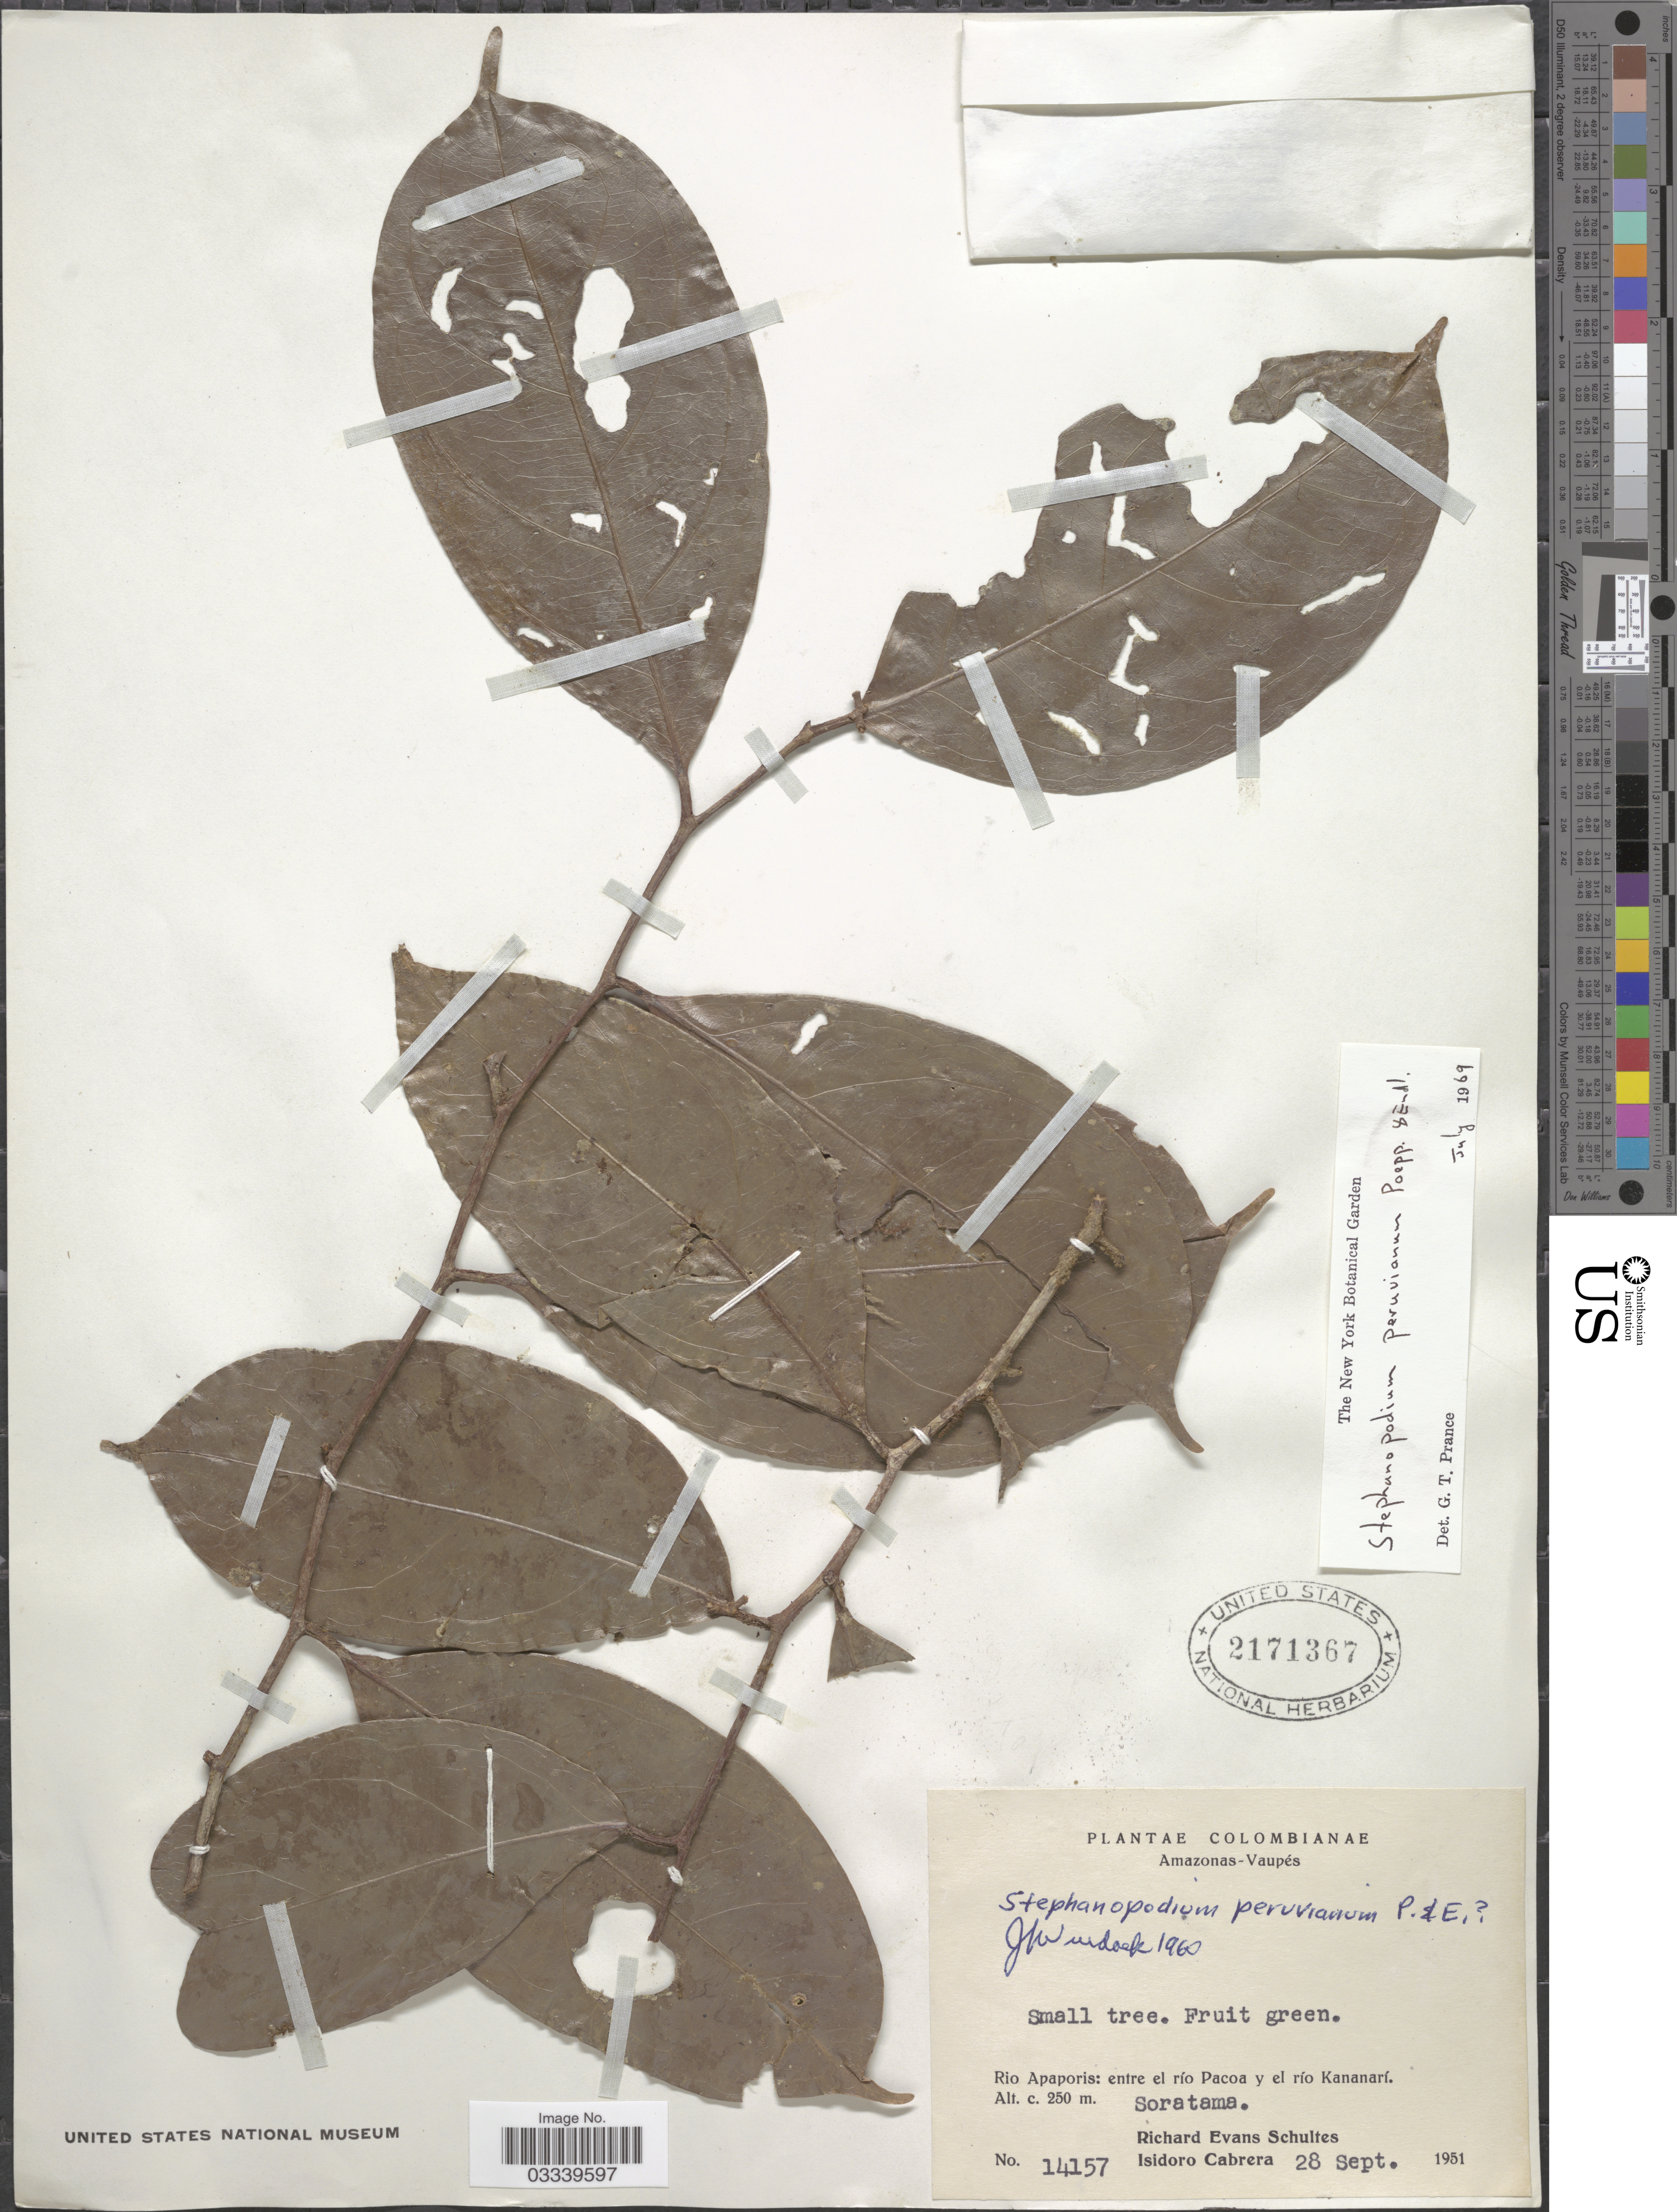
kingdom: Plantae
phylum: Tracheophyta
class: Magnoliopsida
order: Malpighiales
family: Dichapetalaceae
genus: Stephanopodium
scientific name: Stephanopodium peruvianum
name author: Poepp. & Endl.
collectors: R. E. Schultes & I. Cabrera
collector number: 14157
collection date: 1951-09-28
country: Colombia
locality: Amazonas-Vaupés: Rio Apaporis: entre el río Pacoa y el río Kananarí. Soratama.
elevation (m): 250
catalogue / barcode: US 2171367